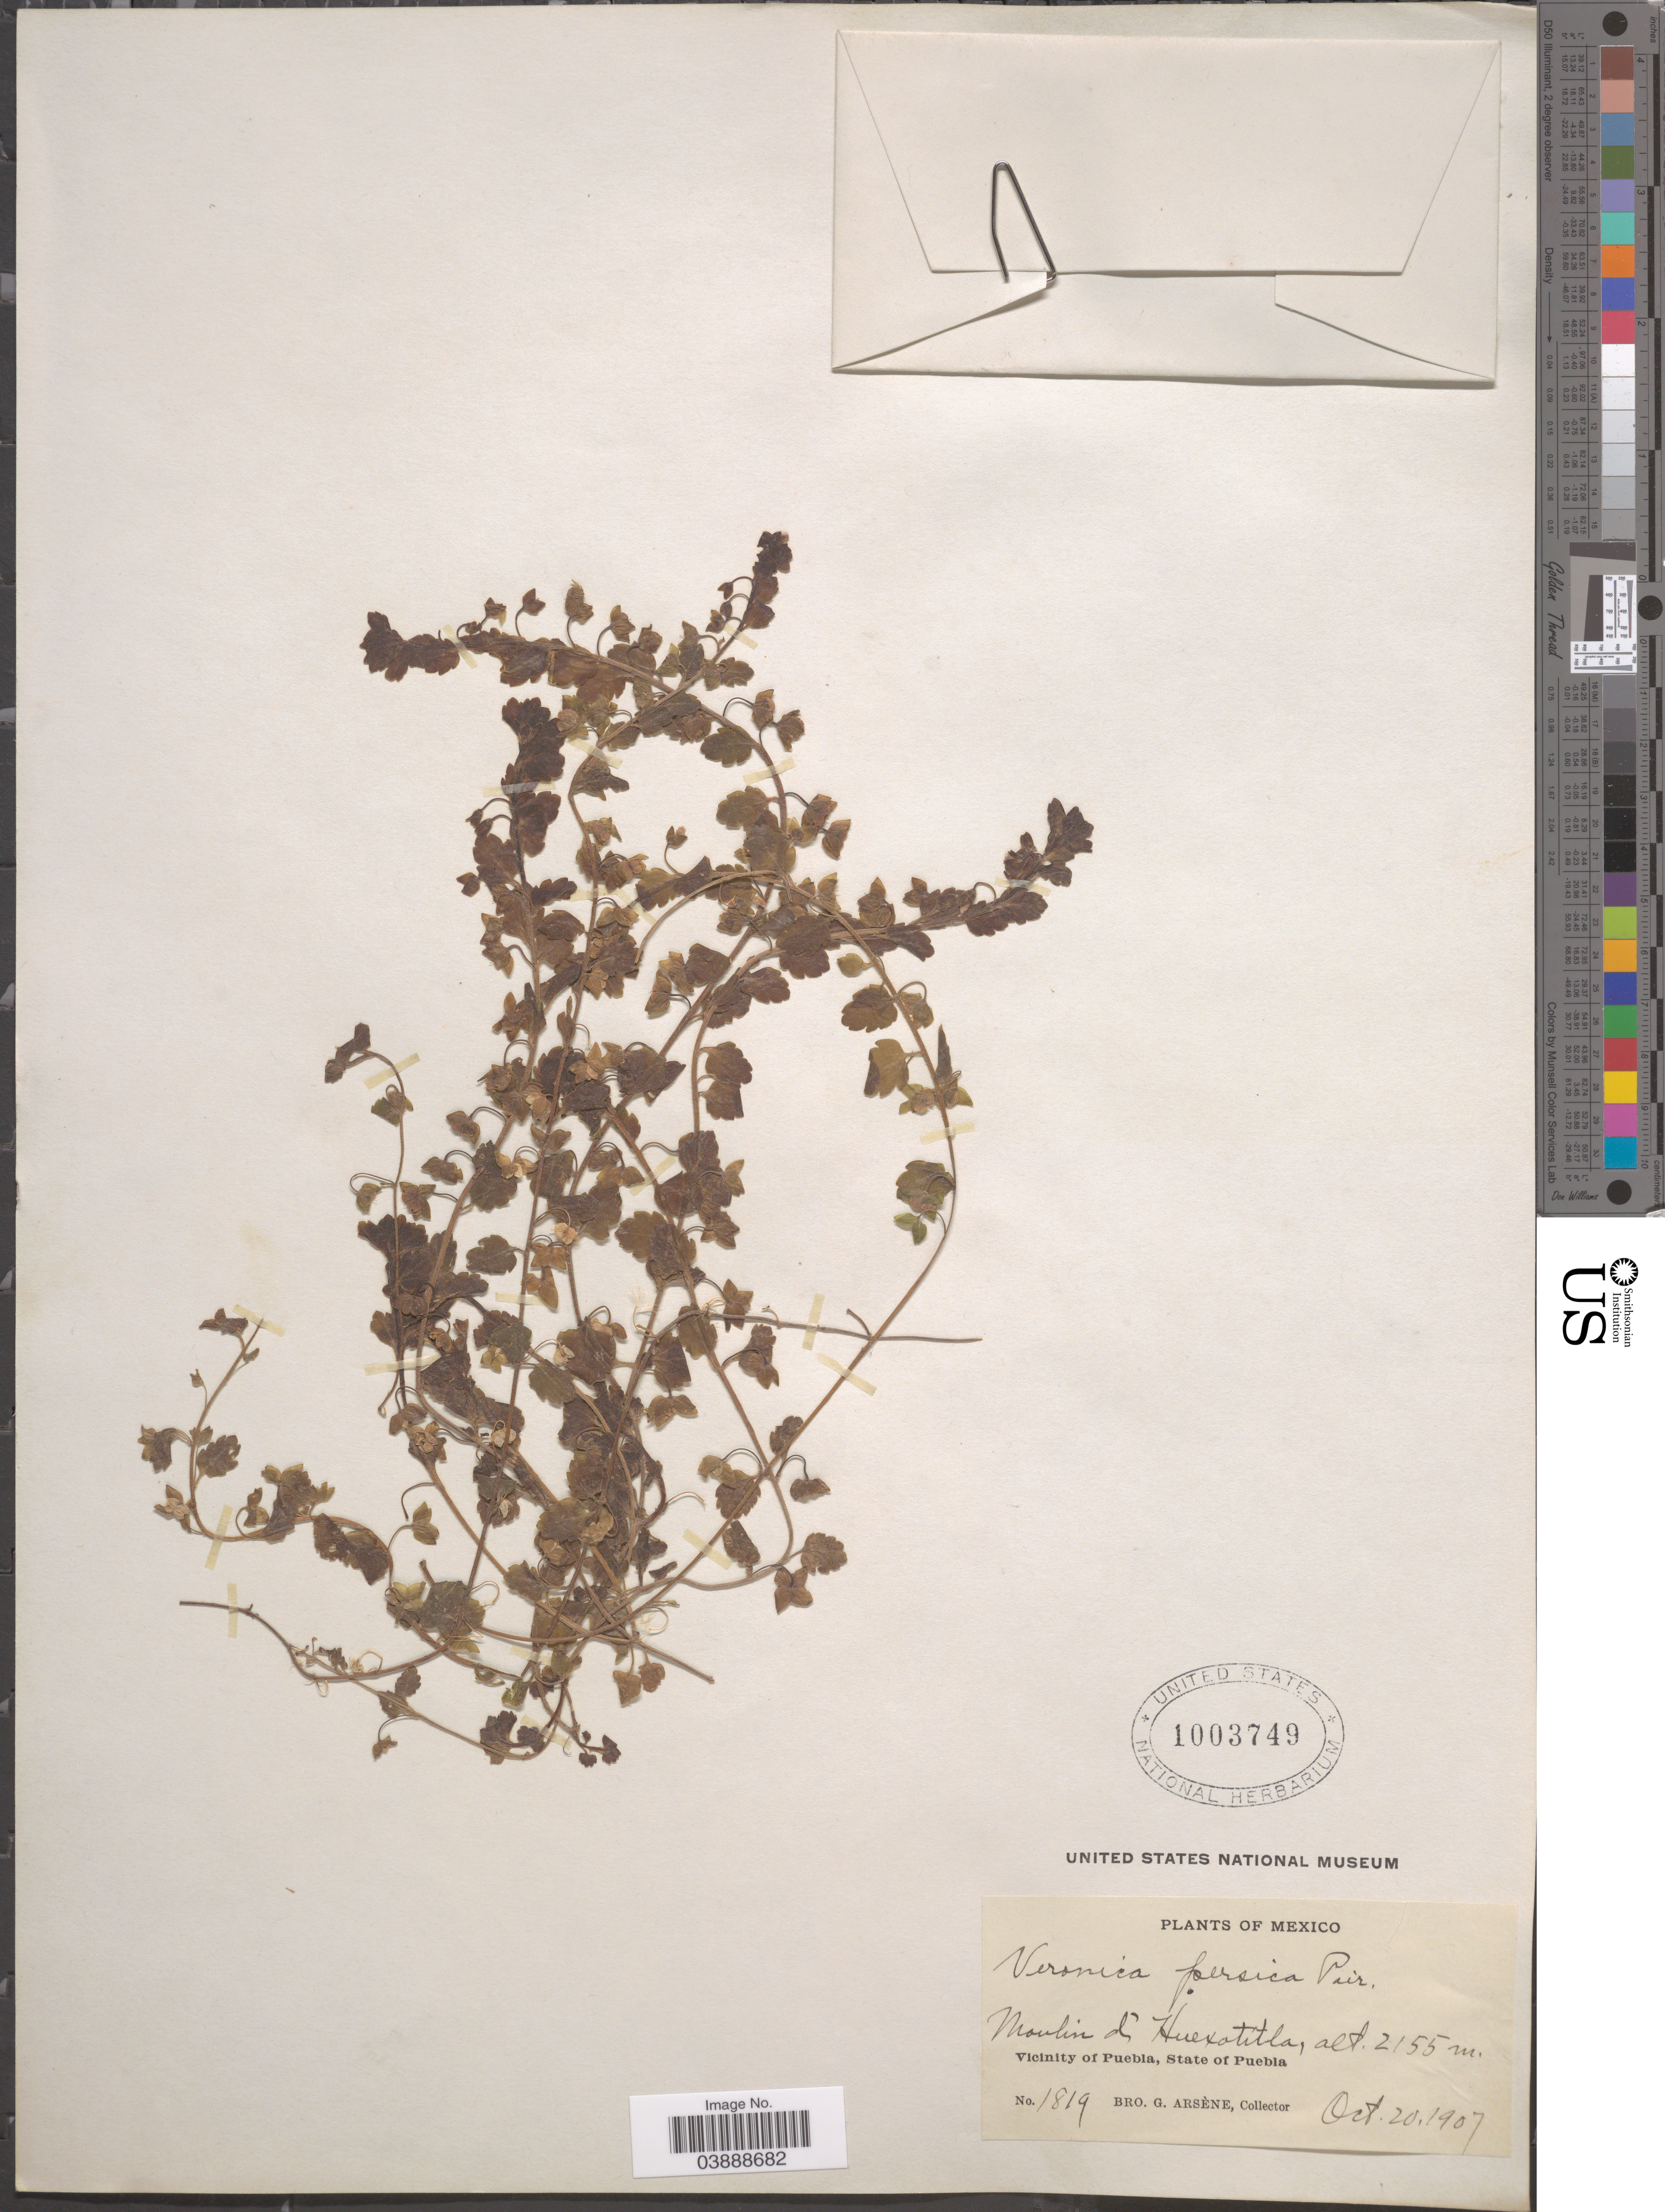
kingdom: Plantae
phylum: Tracheophyta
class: Magnoliopsida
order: Lamiales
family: Plantaginaceae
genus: Veronica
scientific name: Veronica polita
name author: Fr.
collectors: Bro. G. Arsène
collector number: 1819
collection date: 1907-10-20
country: Mexico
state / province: Puebla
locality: Moulin d' Huexotitla. Vicinity of Puebla.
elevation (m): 2155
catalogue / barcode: US 1003749